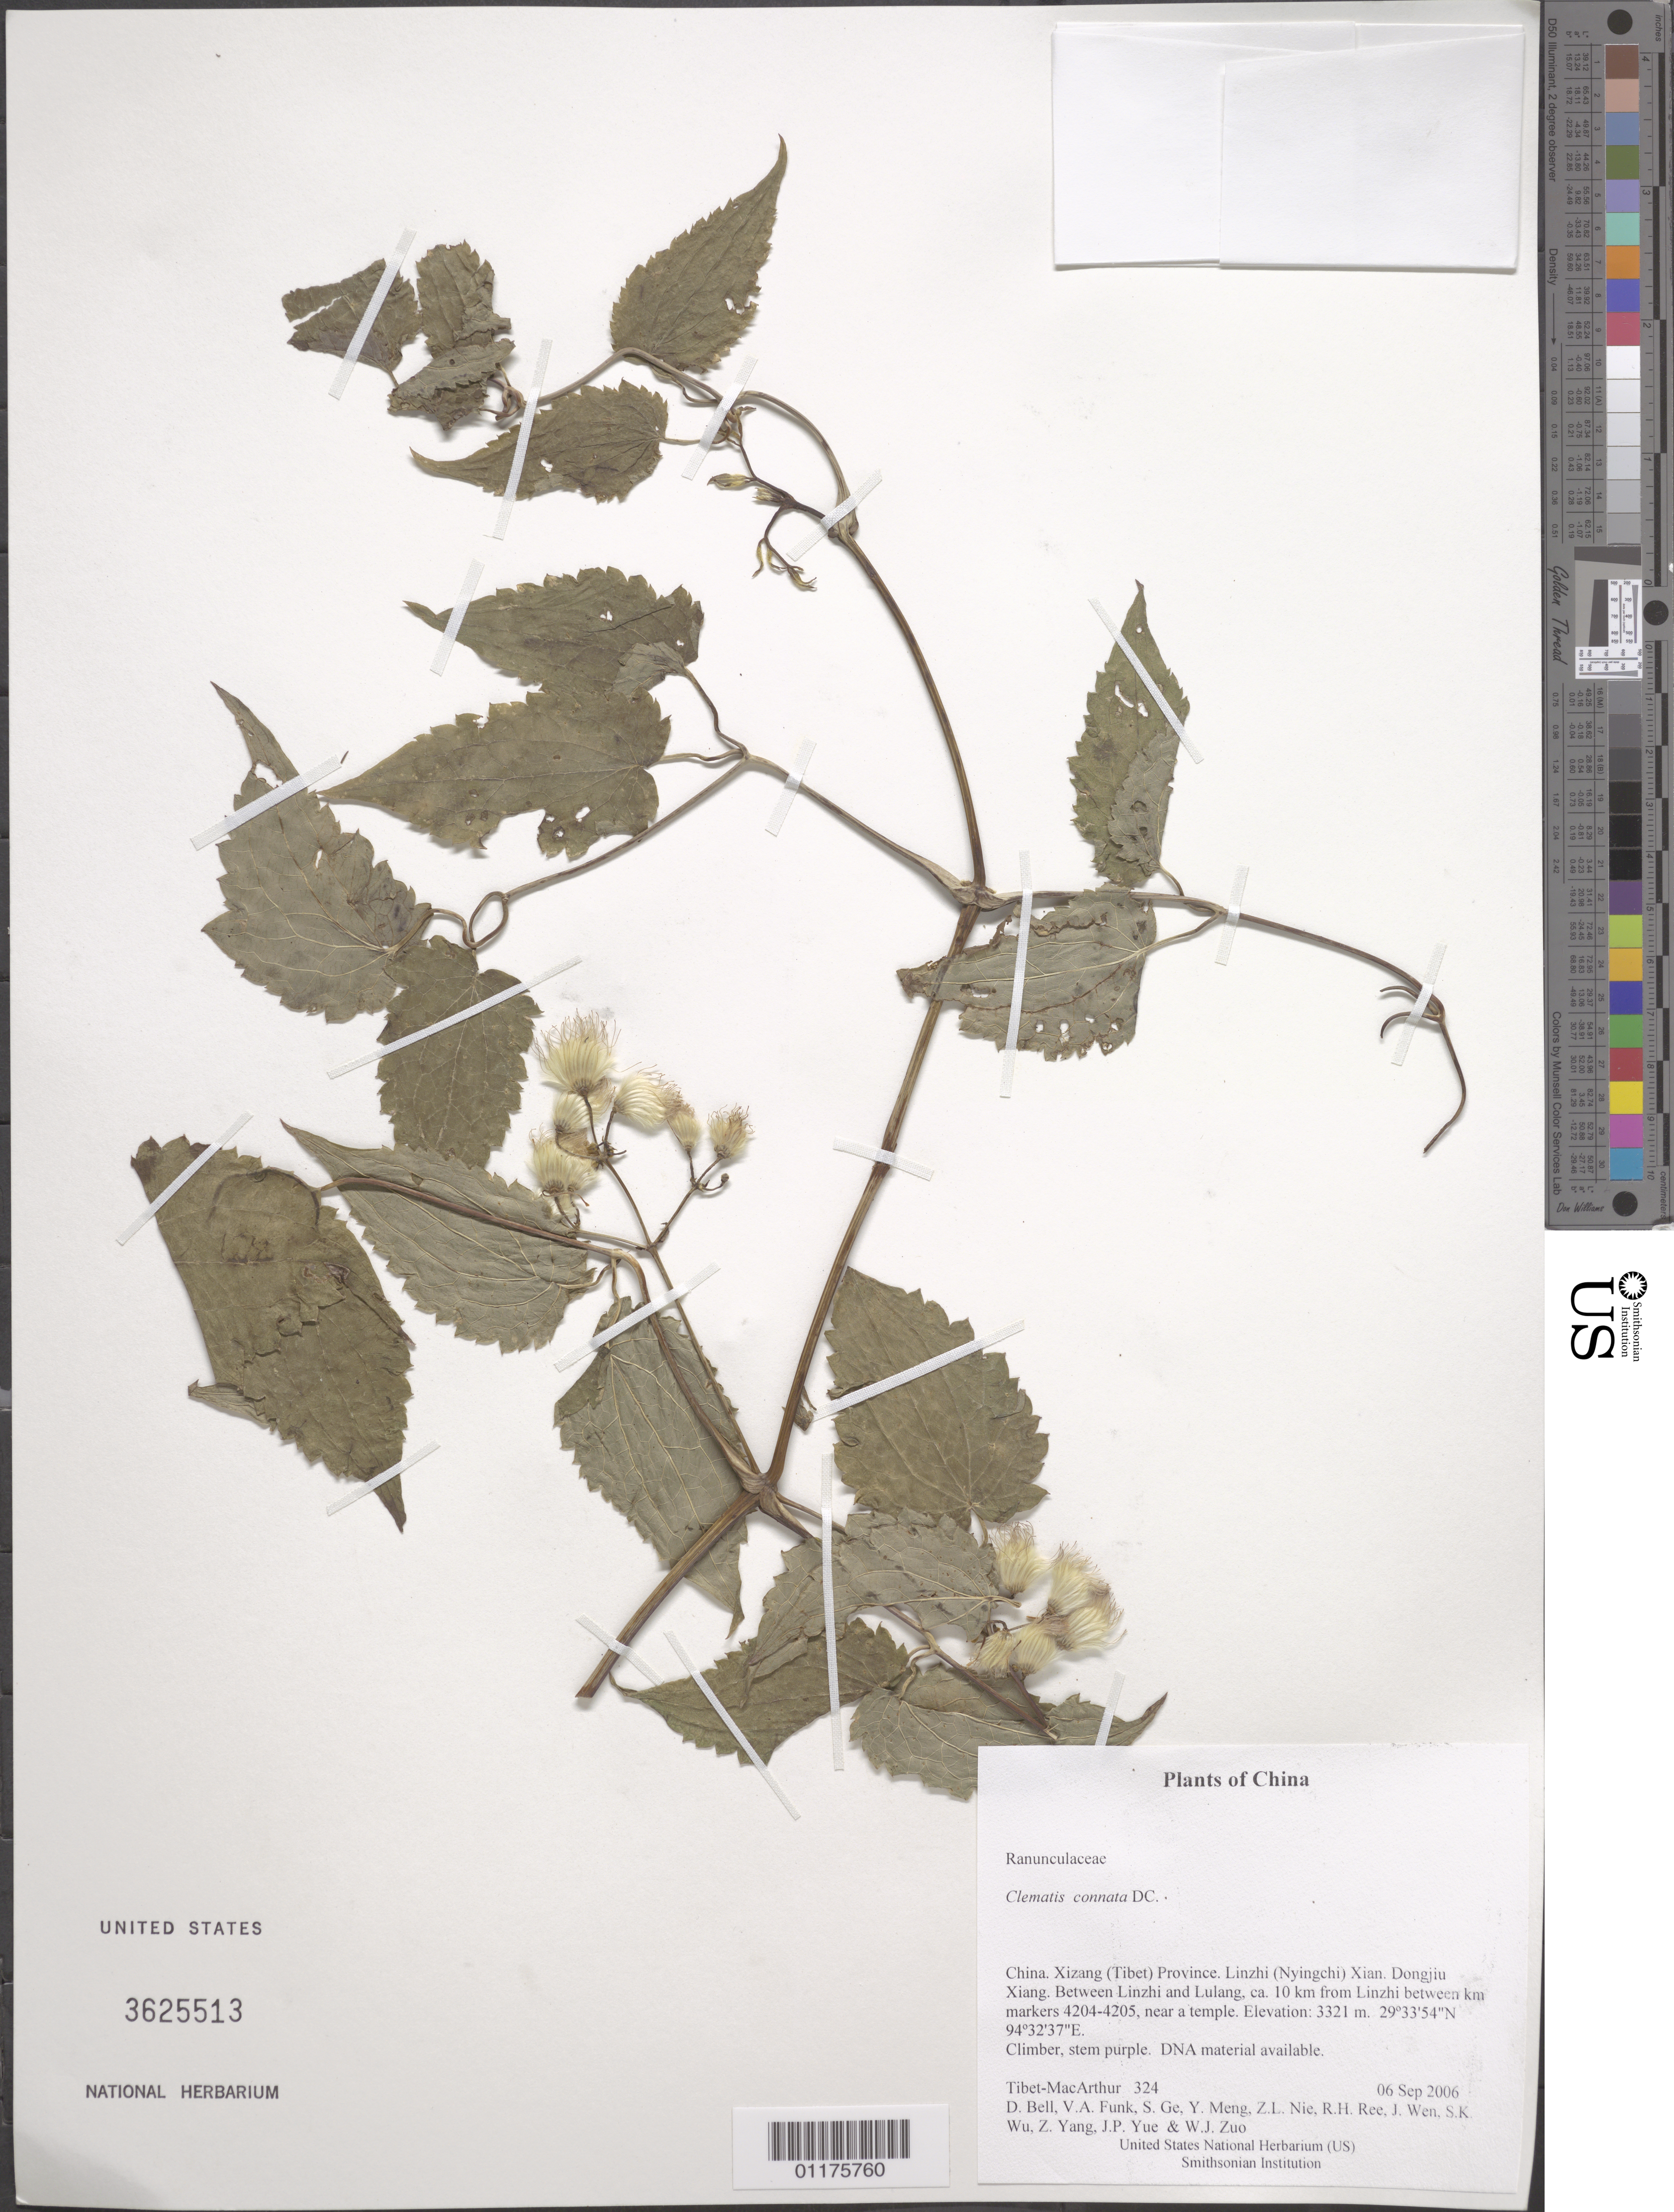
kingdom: Plantae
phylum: Tracheophyta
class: Magnoliopsida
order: Ranunculales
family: Ranunculaceae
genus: Clematis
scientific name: Clematis connata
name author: DC.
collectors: Tibet-MacArthur, D. A. Bell, V. Funk, S. Ge, Y. Meng, Z. Nie, R. Ree, J. Wen, S. K. Wu, Z. Yang, J. Yue & W. Zuo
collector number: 324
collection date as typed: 06 Sep 2006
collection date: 2006-09-06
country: China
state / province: Xizang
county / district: Linzhi (Nyingchi) Xian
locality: Dongjiu Xiang. Between Linzhi and Lulang, ca. 10 km from Linzhi between km markers 4204-4205, near a temple.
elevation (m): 3321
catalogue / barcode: US 3625513